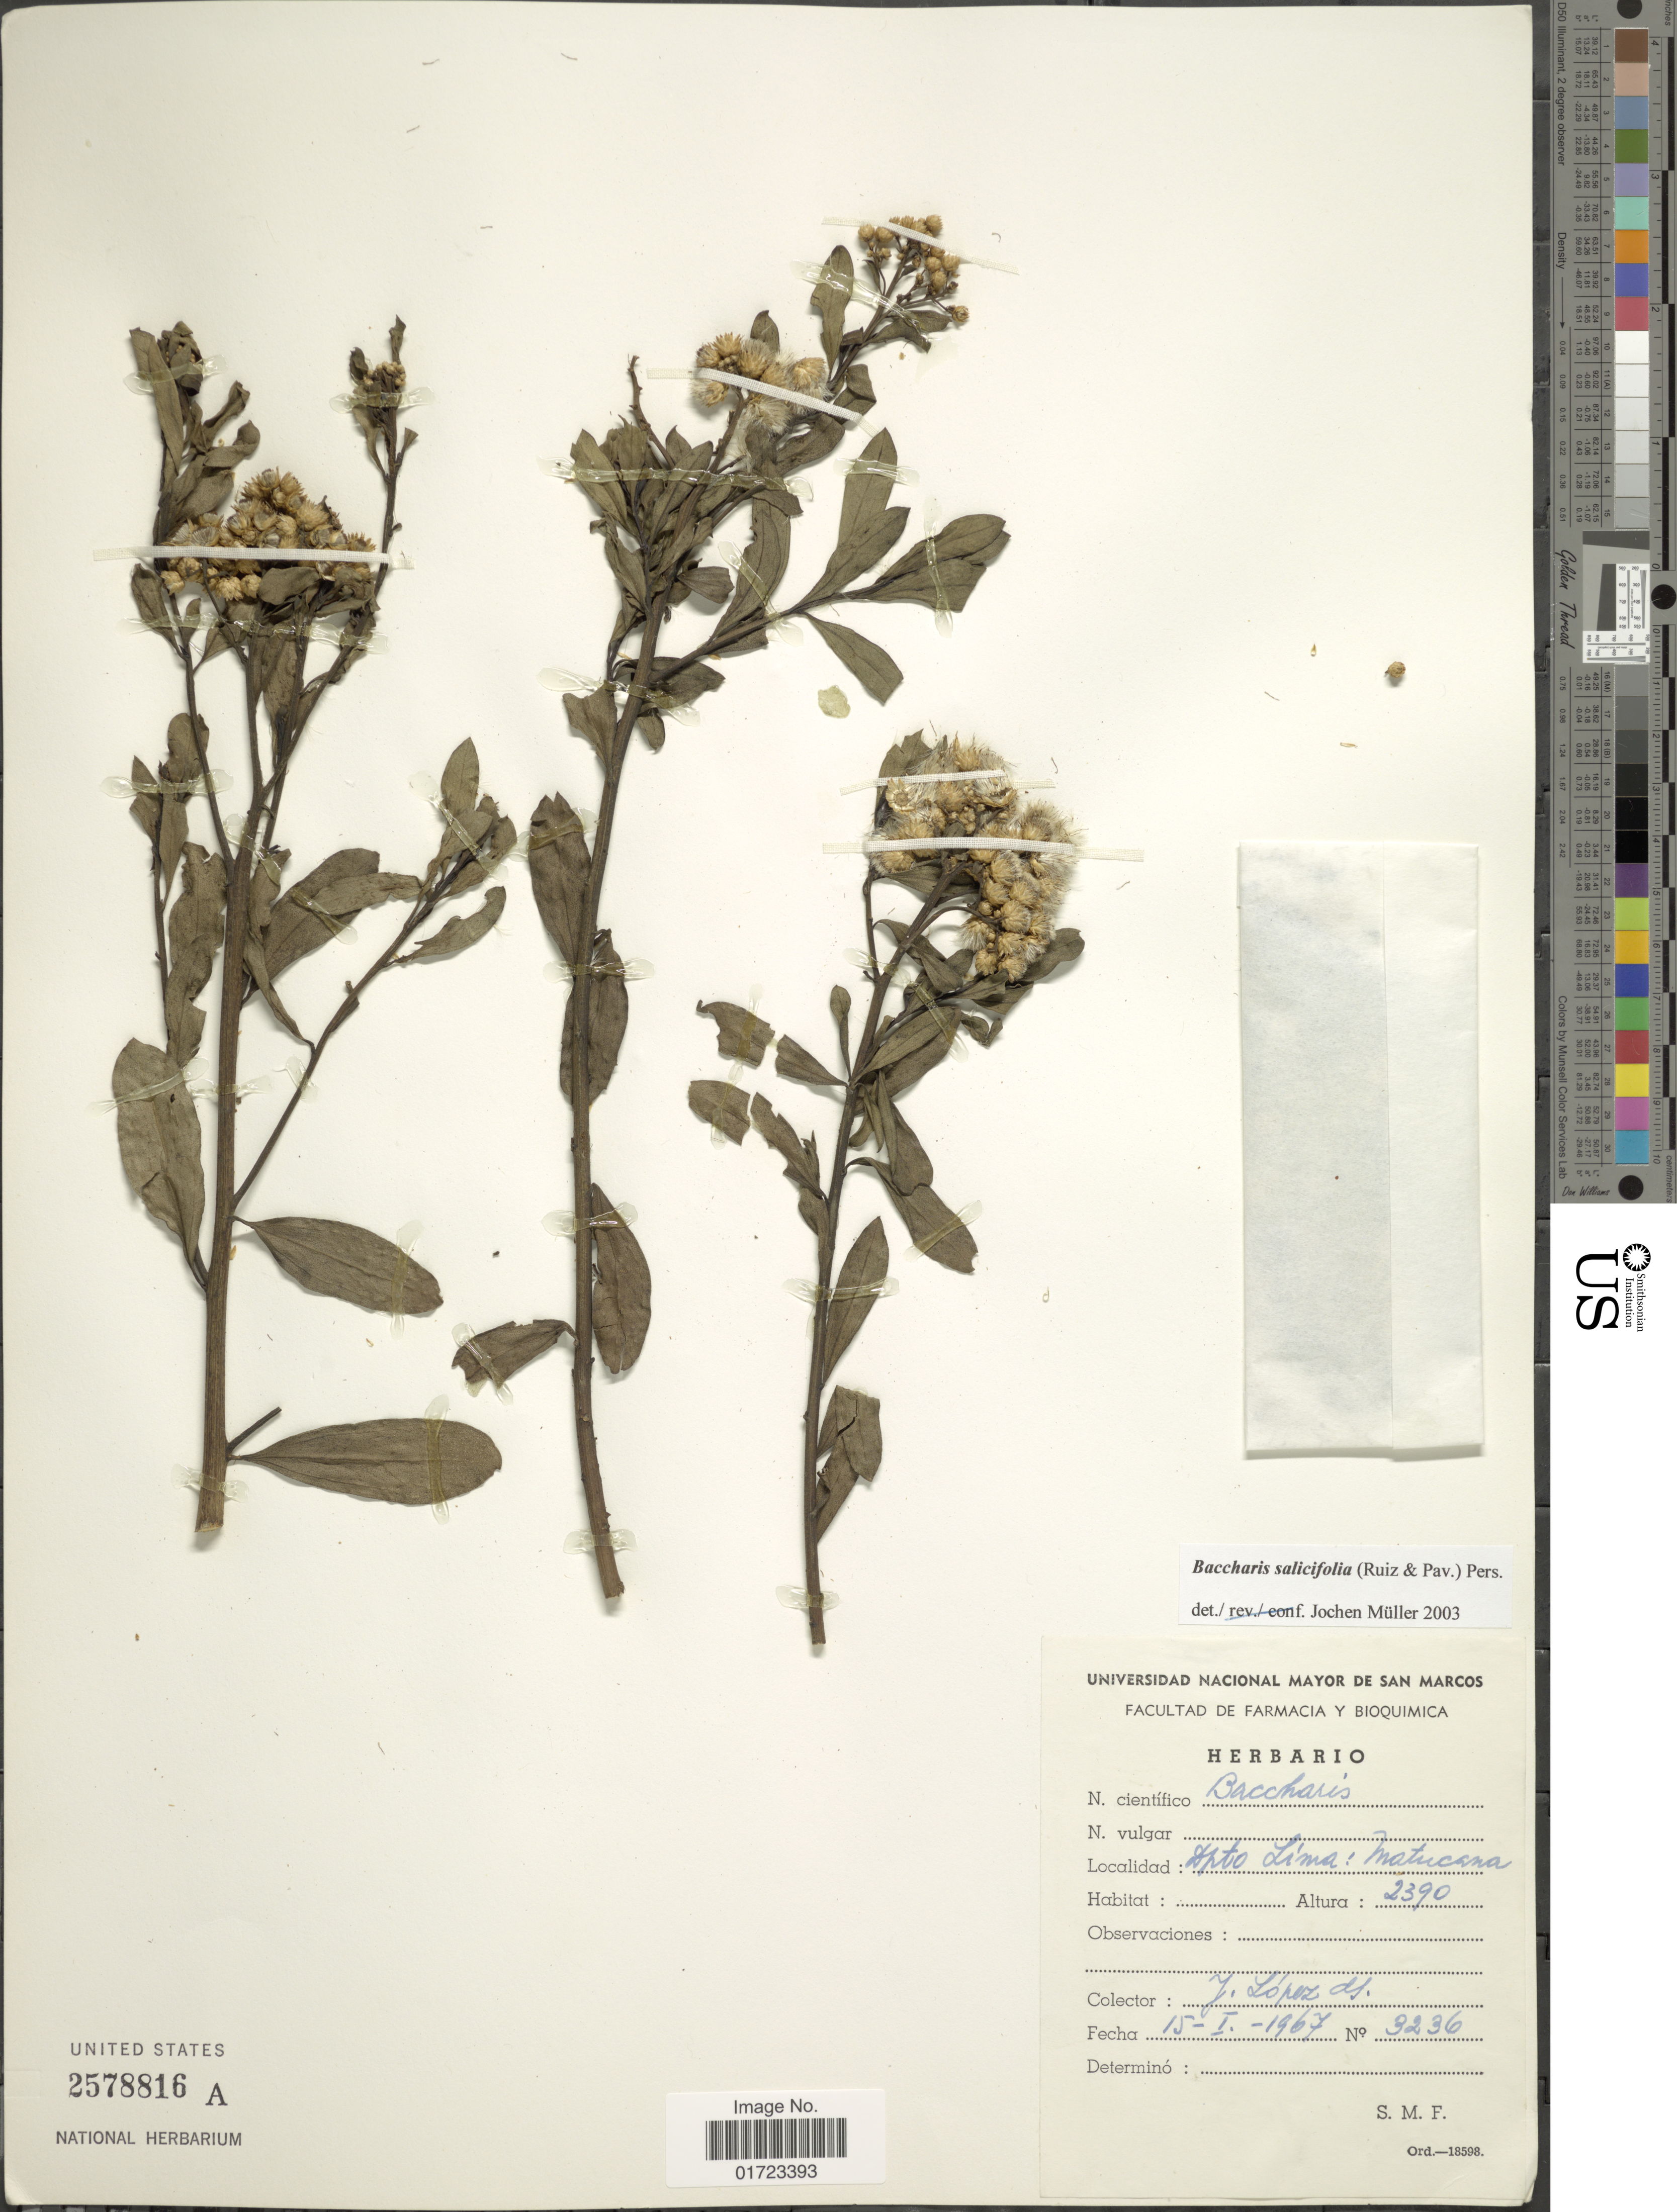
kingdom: Plantae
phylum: Tracheophyta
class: Magnoliopsida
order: Asterales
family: Asteraceae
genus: Baccharis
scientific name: Baccharis salicifolia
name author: (Ruiz & Pav.) Pers.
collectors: J. Lopez M.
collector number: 3236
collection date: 1967-01-15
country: Peru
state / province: Lima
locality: Dpto Lima: Matucana.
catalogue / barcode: US 2578816A